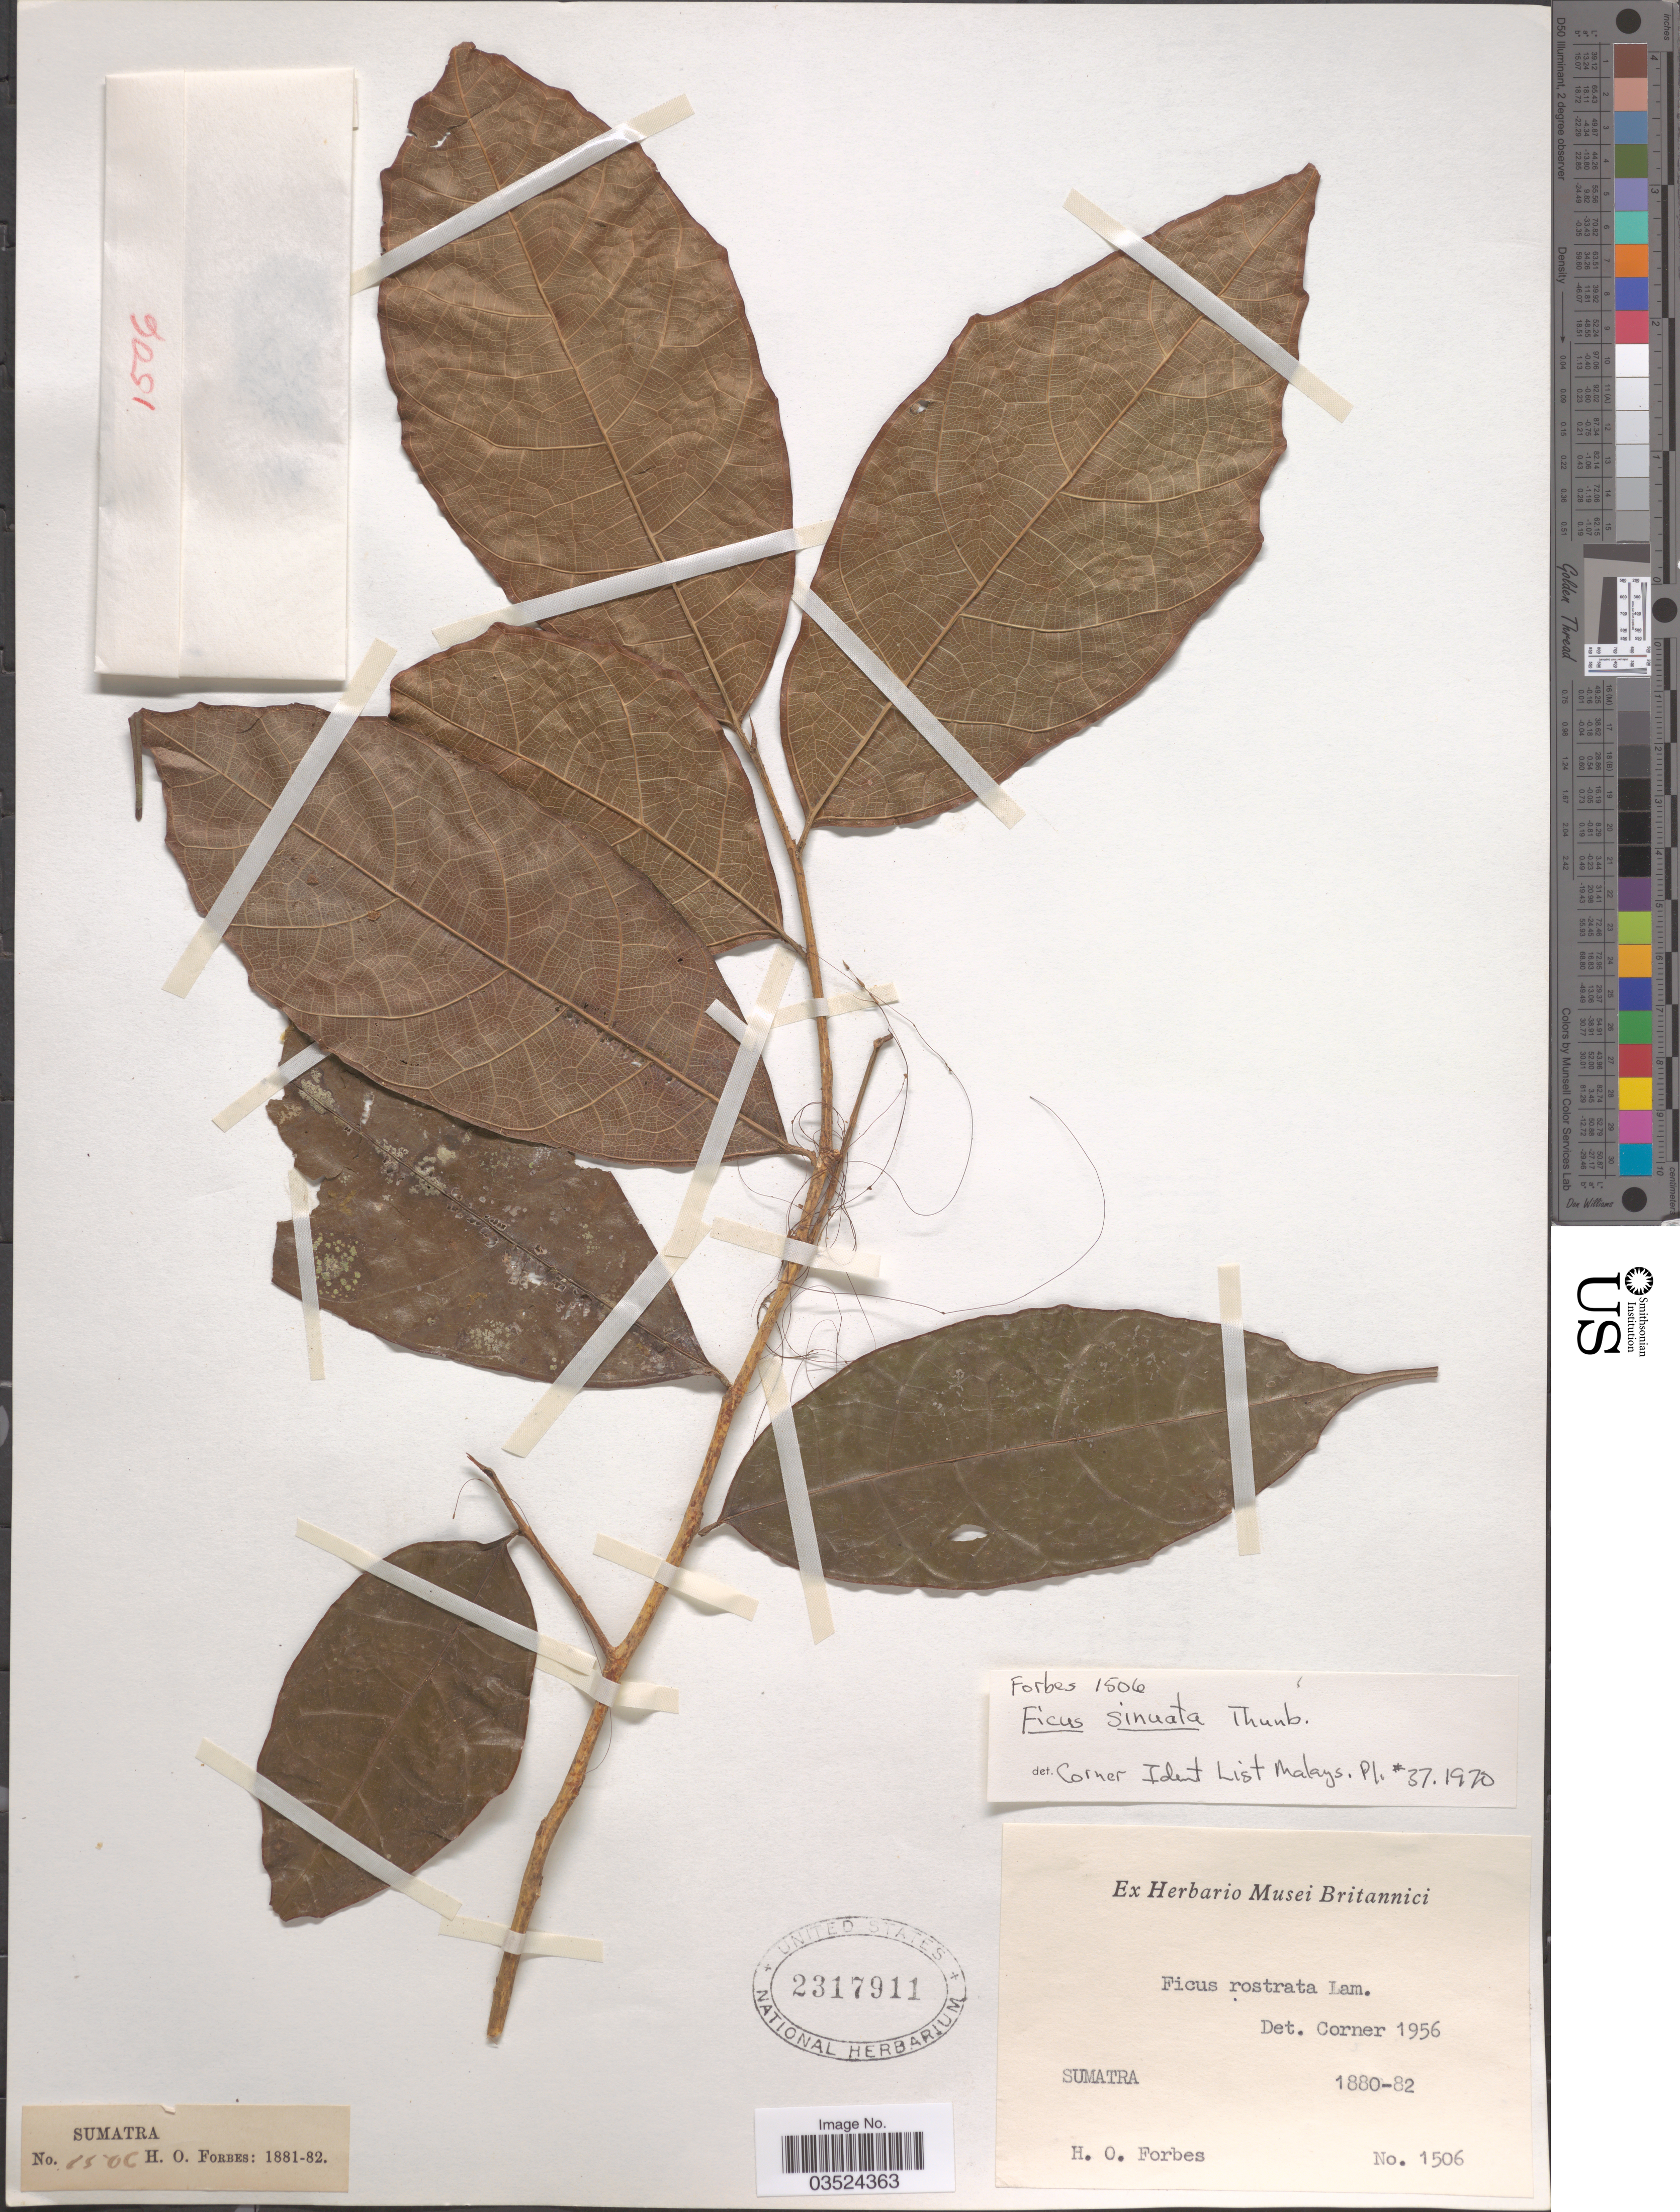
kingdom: Plantae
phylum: Tracheophyta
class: Magnoliopsida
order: Rosales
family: Moraceae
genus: Ficus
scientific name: Ficus sinuata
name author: Thunb.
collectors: H. O. Forbes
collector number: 1506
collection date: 1880/1882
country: Indonesia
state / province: Sumatra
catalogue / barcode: US 2317911